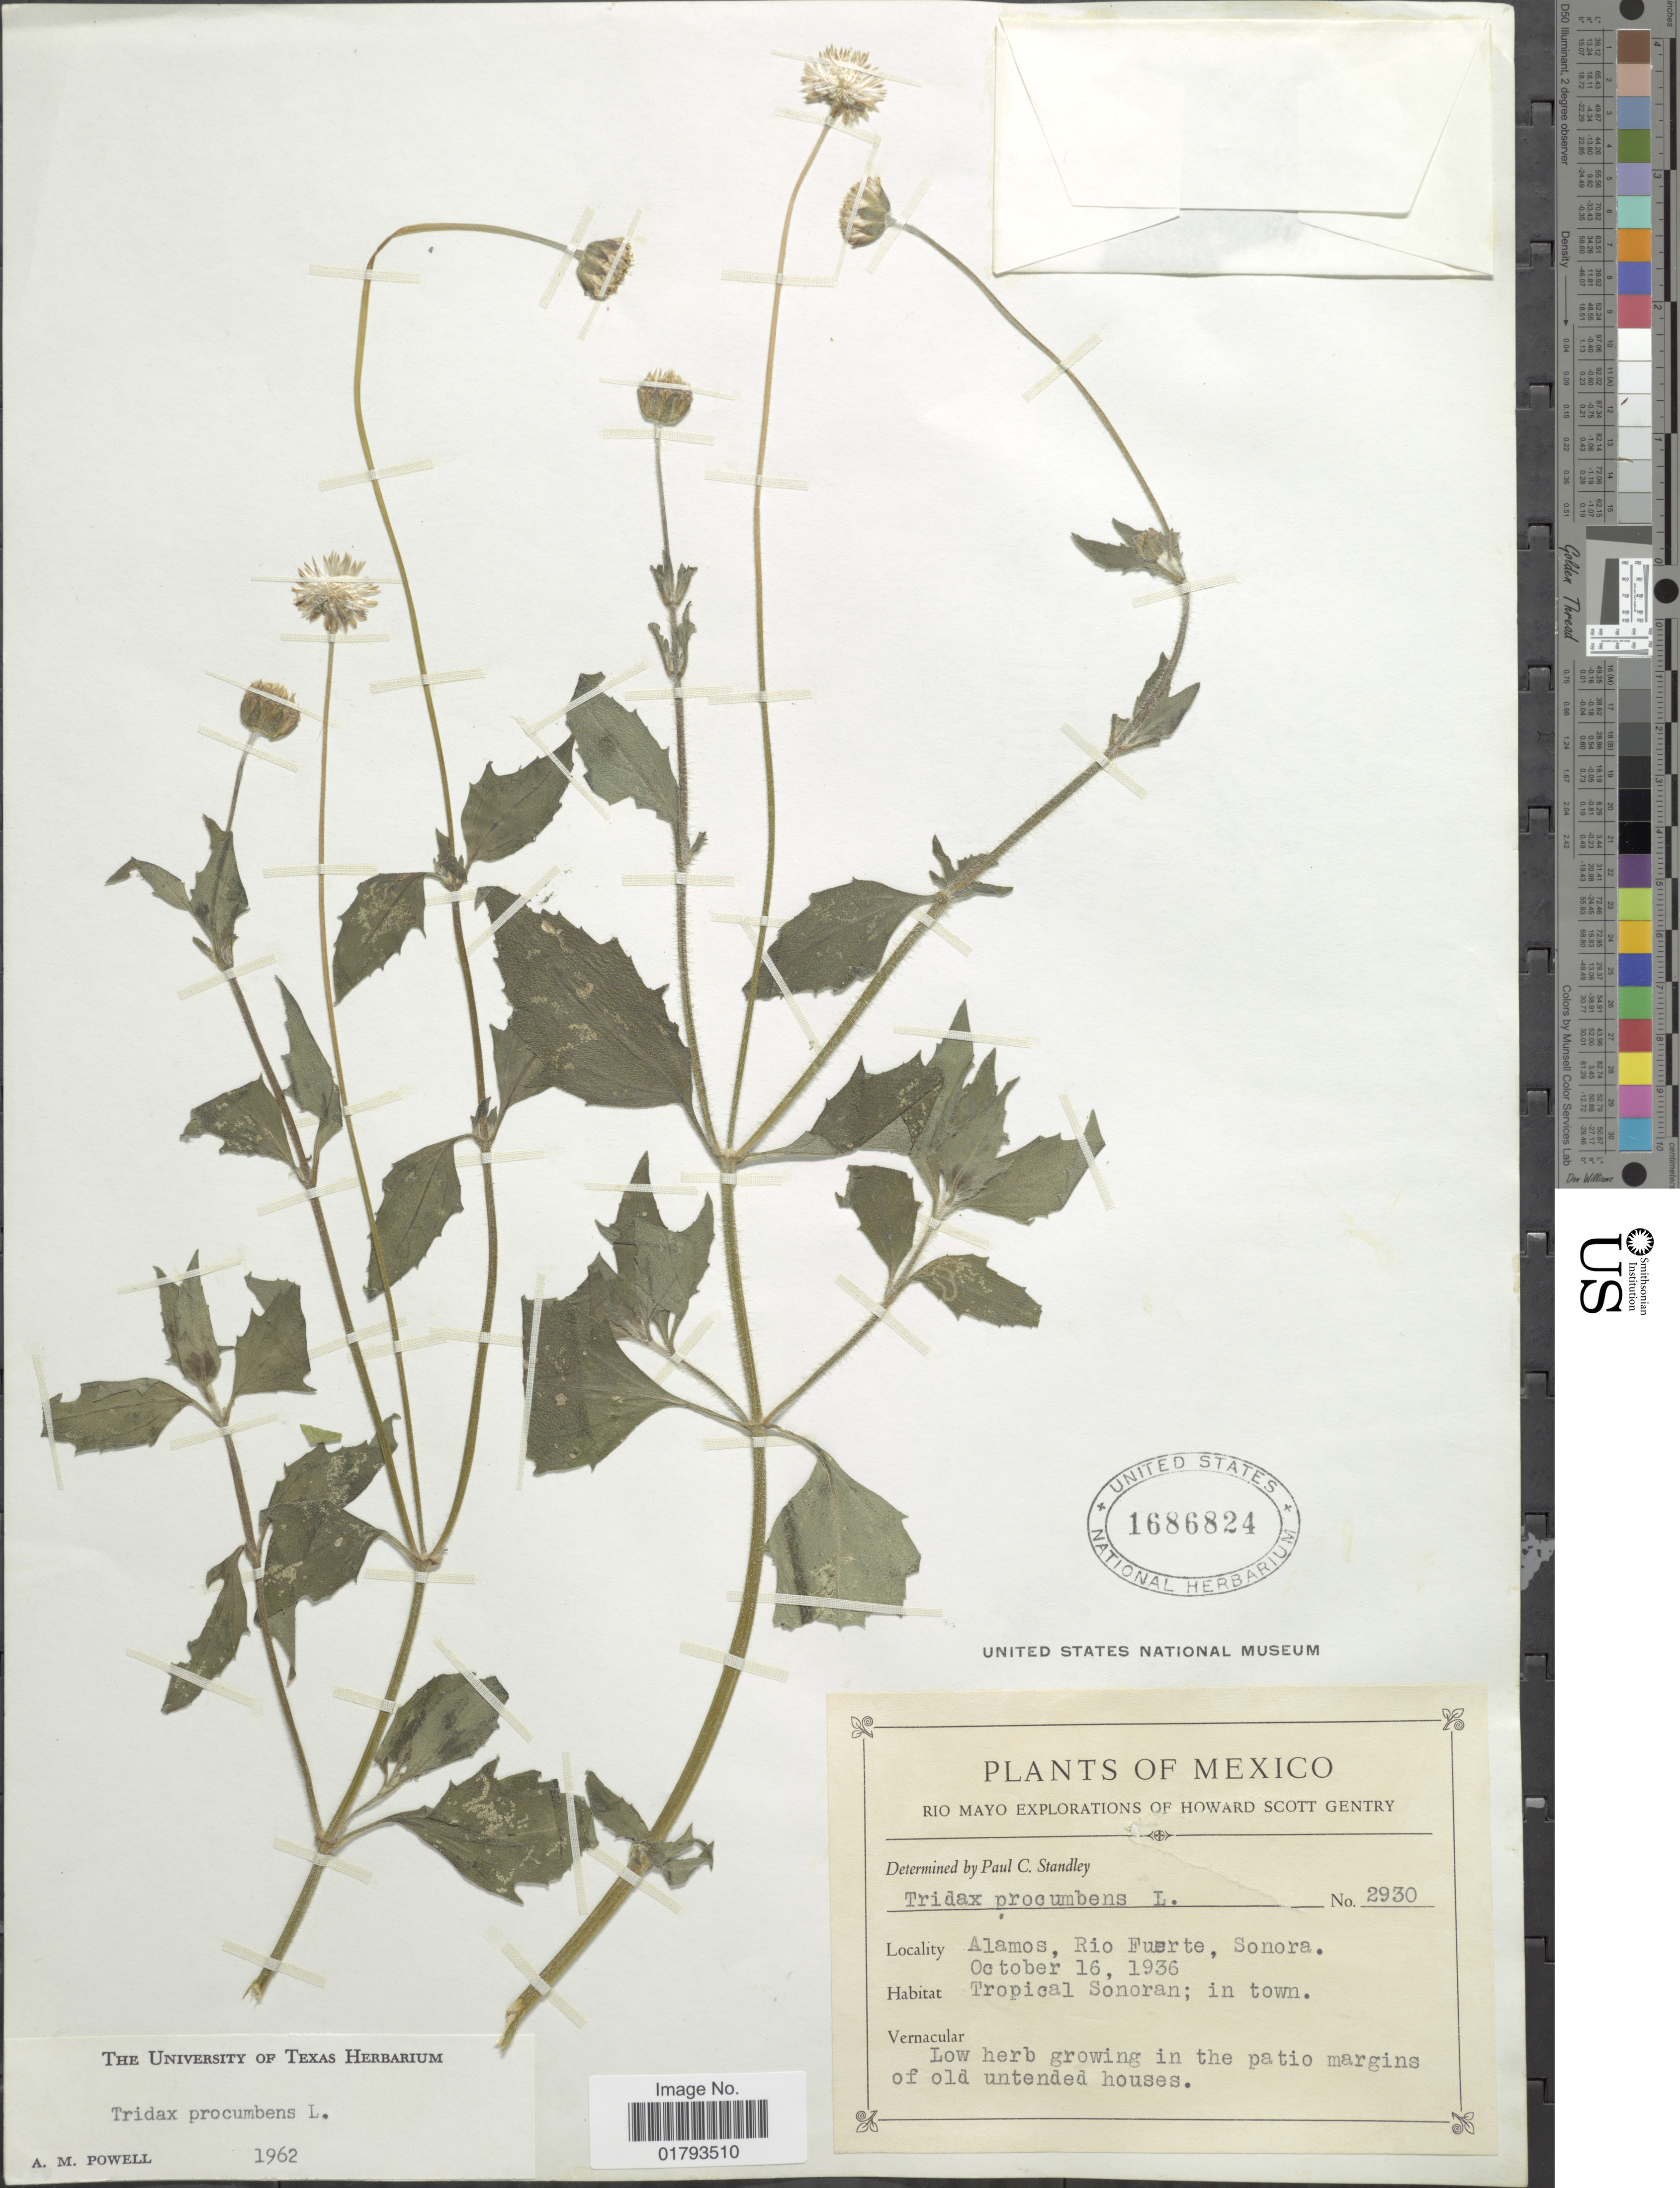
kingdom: Plantae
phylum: Tracheophyta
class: Magnoliopsida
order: Asterales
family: Asteraceae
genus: Tridax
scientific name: Tridax procumbens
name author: L.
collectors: P. C. Standley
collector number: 2930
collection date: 1936-10-16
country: Mexico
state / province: Sonora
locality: Alamos, Rio Fuerte, Sonora.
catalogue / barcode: US 1686824